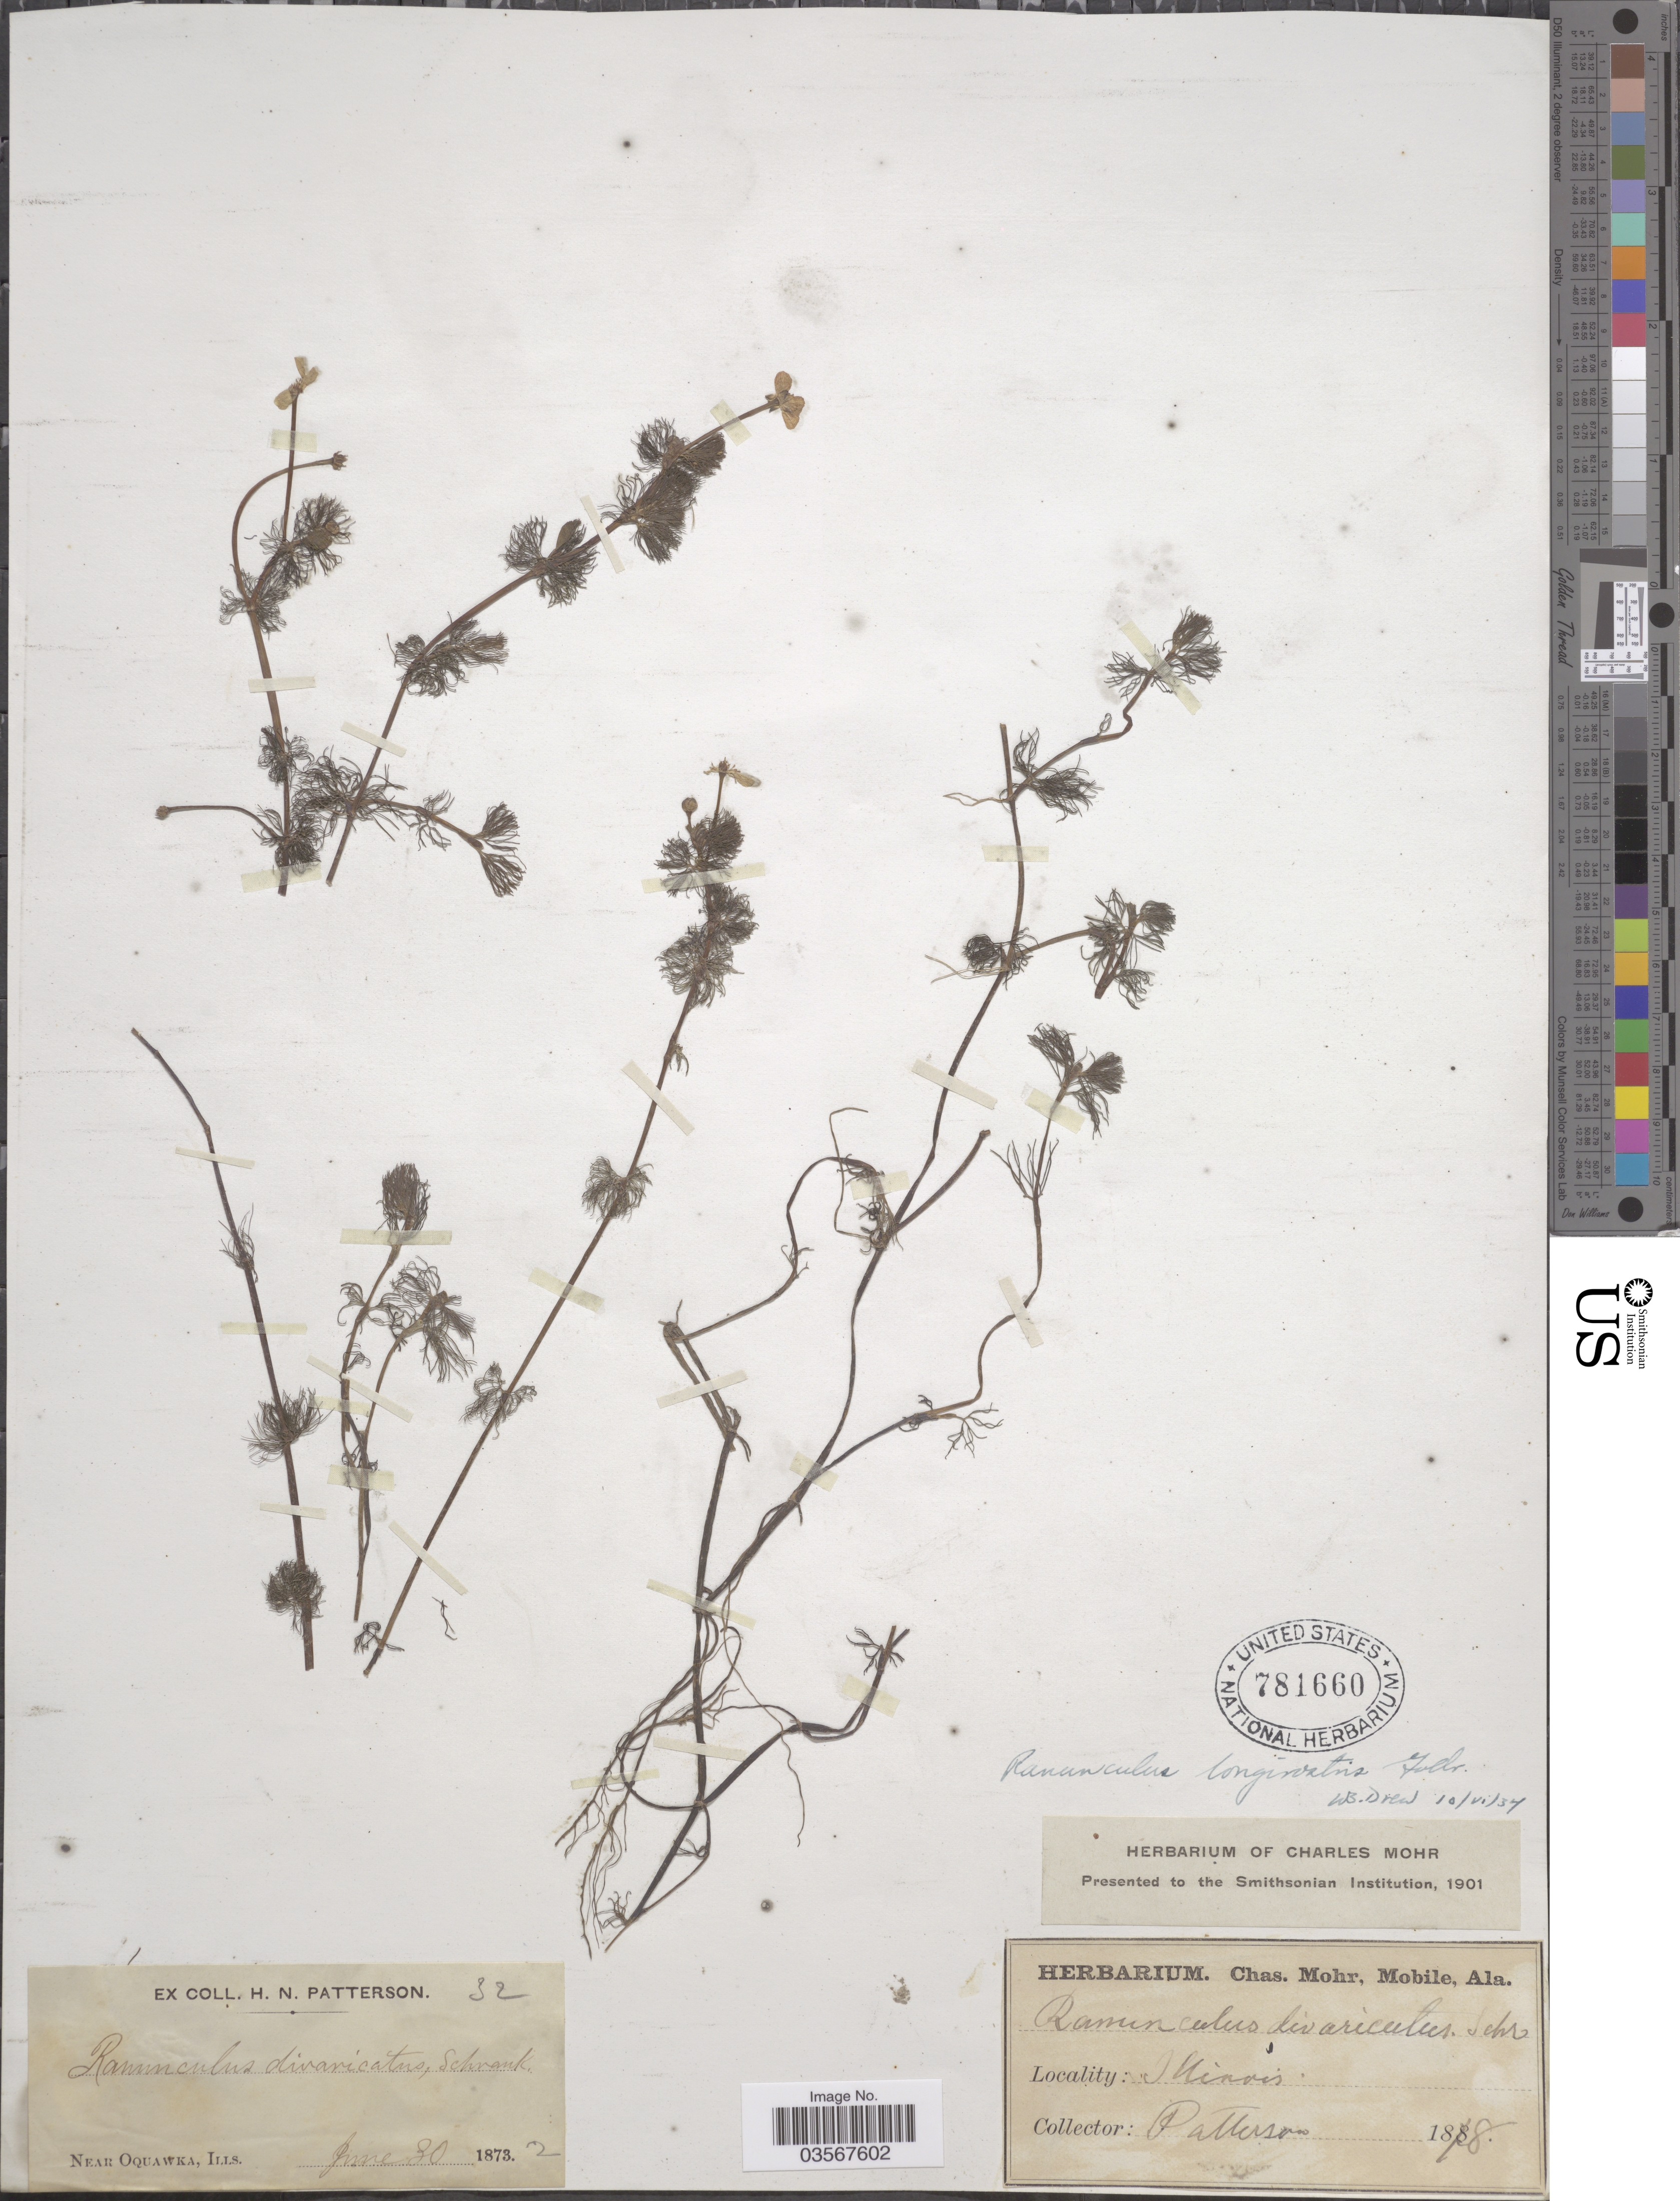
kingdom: Plantae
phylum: Tracheophyta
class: Magnoliopsida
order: Ranunculales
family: Ranunculaceae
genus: Ranunculus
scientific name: Ranunculus longirostris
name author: Godr.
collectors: H. N. Patterson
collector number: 32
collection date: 1873-06-30/1878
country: United States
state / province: Illinois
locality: Near Oquawka.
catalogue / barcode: US 781660